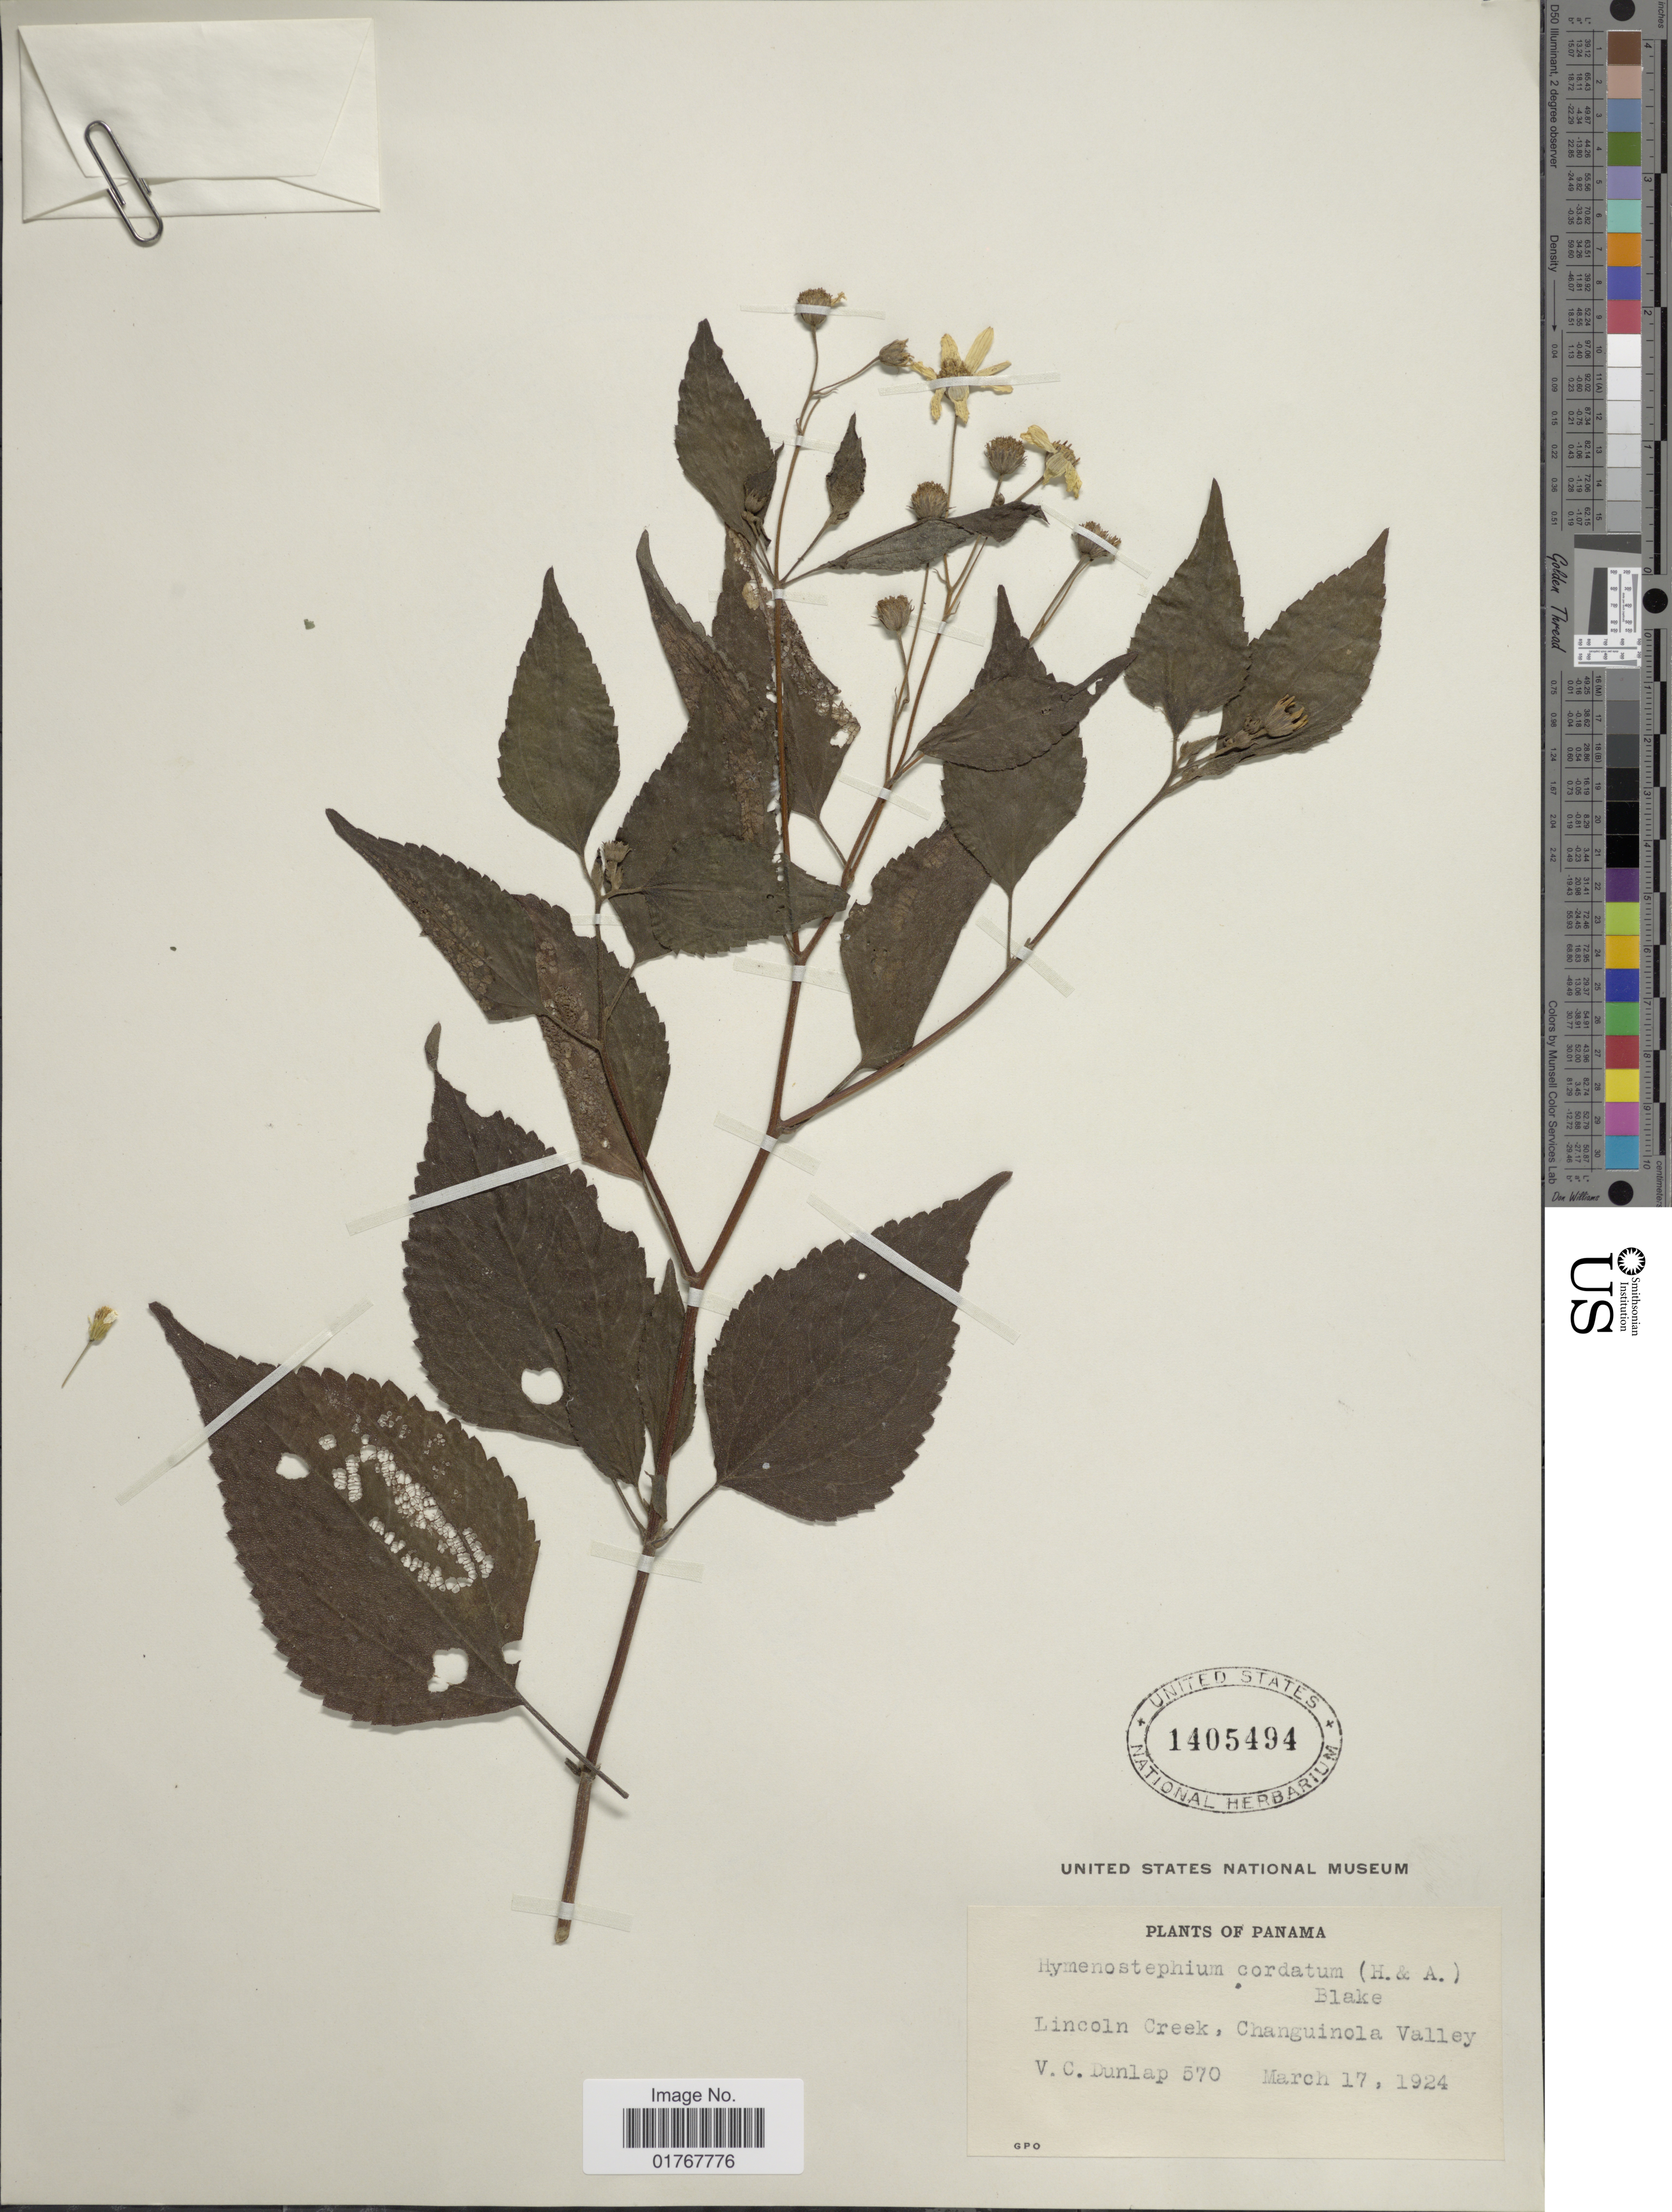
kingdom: Plantae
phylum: Tracheophyta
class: Magnoliopsida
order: Asterales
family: Asteraceae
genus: Viguiera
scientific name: Viguiera cordata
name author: (Hook. & Arn.) D'Arcy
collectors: V. C. Dunlap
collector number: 570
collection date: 1924-03-17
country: Panama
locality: Lincoln Creek, Changuinola Valley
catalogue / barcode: US 1405494